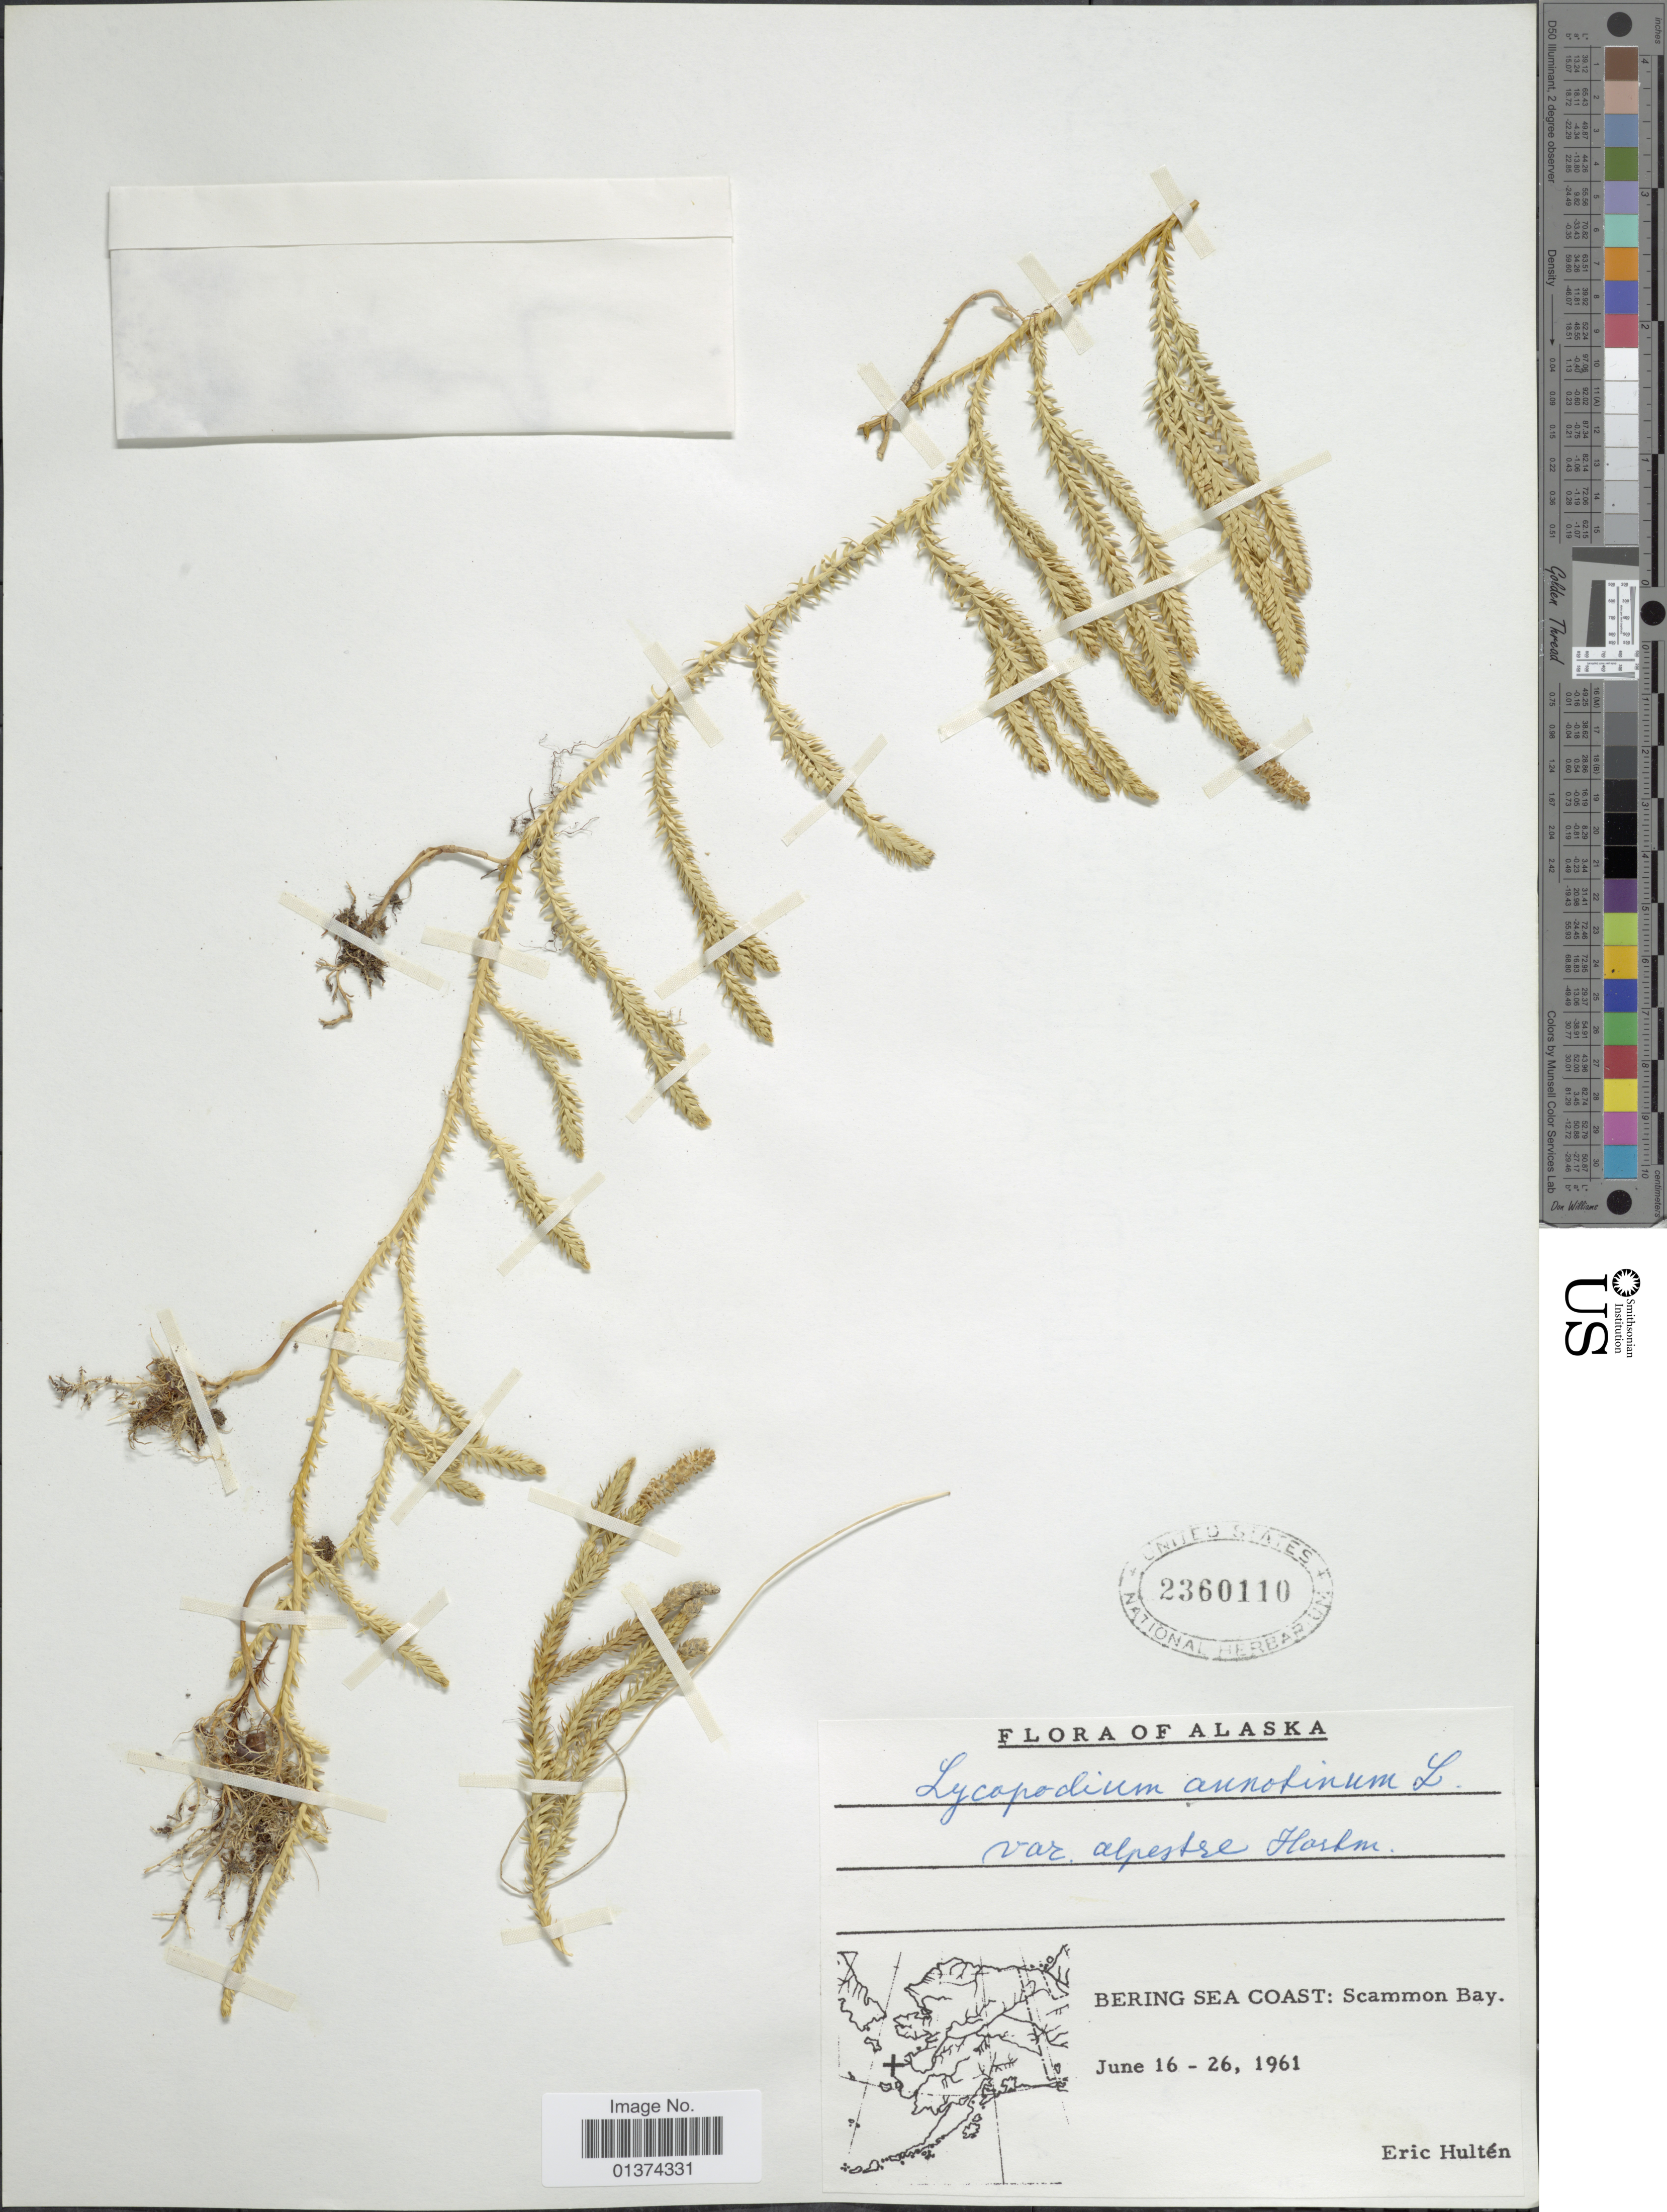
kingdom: Plantae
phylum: Tracheophyta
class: Lycopodiopsida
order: Lycopodiales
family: Lycopodiaceae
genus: Spinulum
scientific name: Spinulum annotinum subsp. annotinum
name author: (L.) A. Haines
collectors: E. G. Hultén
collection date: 1961-06-16/1961-06-26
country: United States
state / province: Alaska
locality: Bering Sea Coast: Scammon Bay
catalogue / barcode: US 2360110